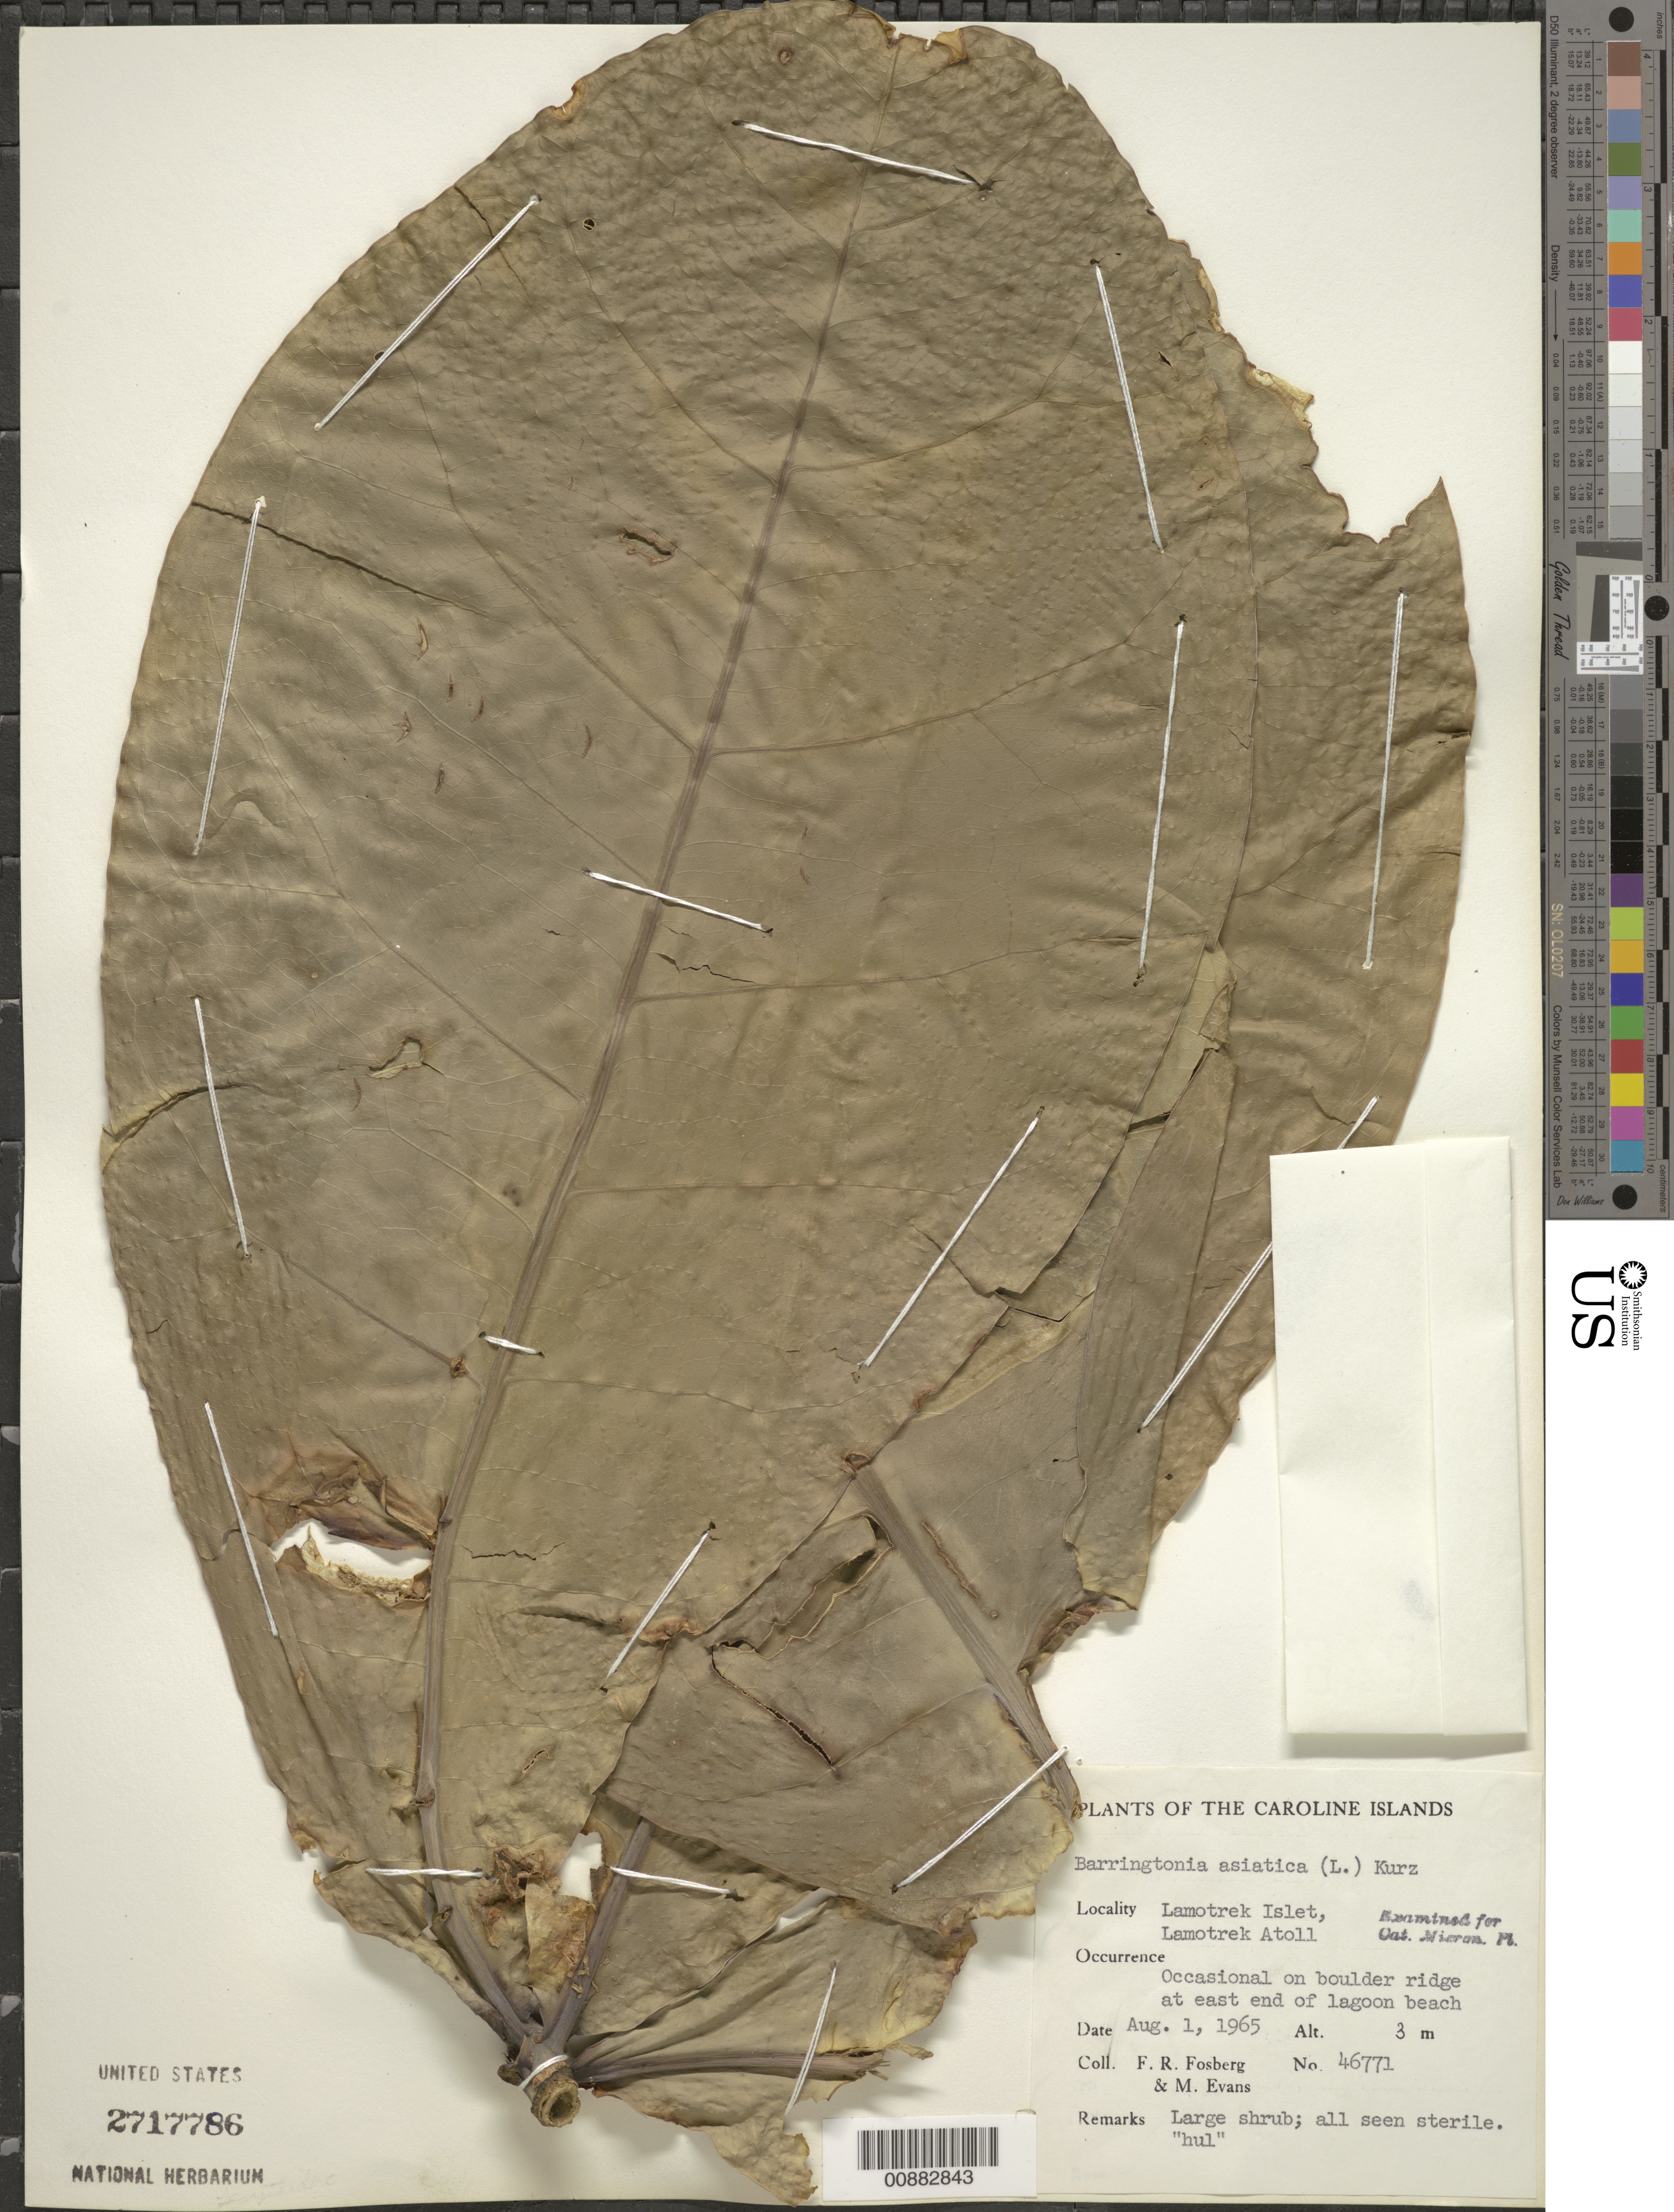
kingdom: Plantae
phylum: Tracheophyta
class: Magnoliopsida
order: Ericales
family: Lecythidaceae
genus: Barringtonia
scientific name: Barringtonia asiatica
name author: (L.) Kurz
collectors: F. R. Fosberg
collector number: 46771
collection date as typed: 01 Aug 1965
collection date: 1965-08-01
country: Micronesia, Federated States of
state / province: Yap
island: Lamotrek Atoll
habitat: Occasional on boulder ridge at E end of lagoon beach.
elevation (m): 3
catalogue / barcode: US 2717786